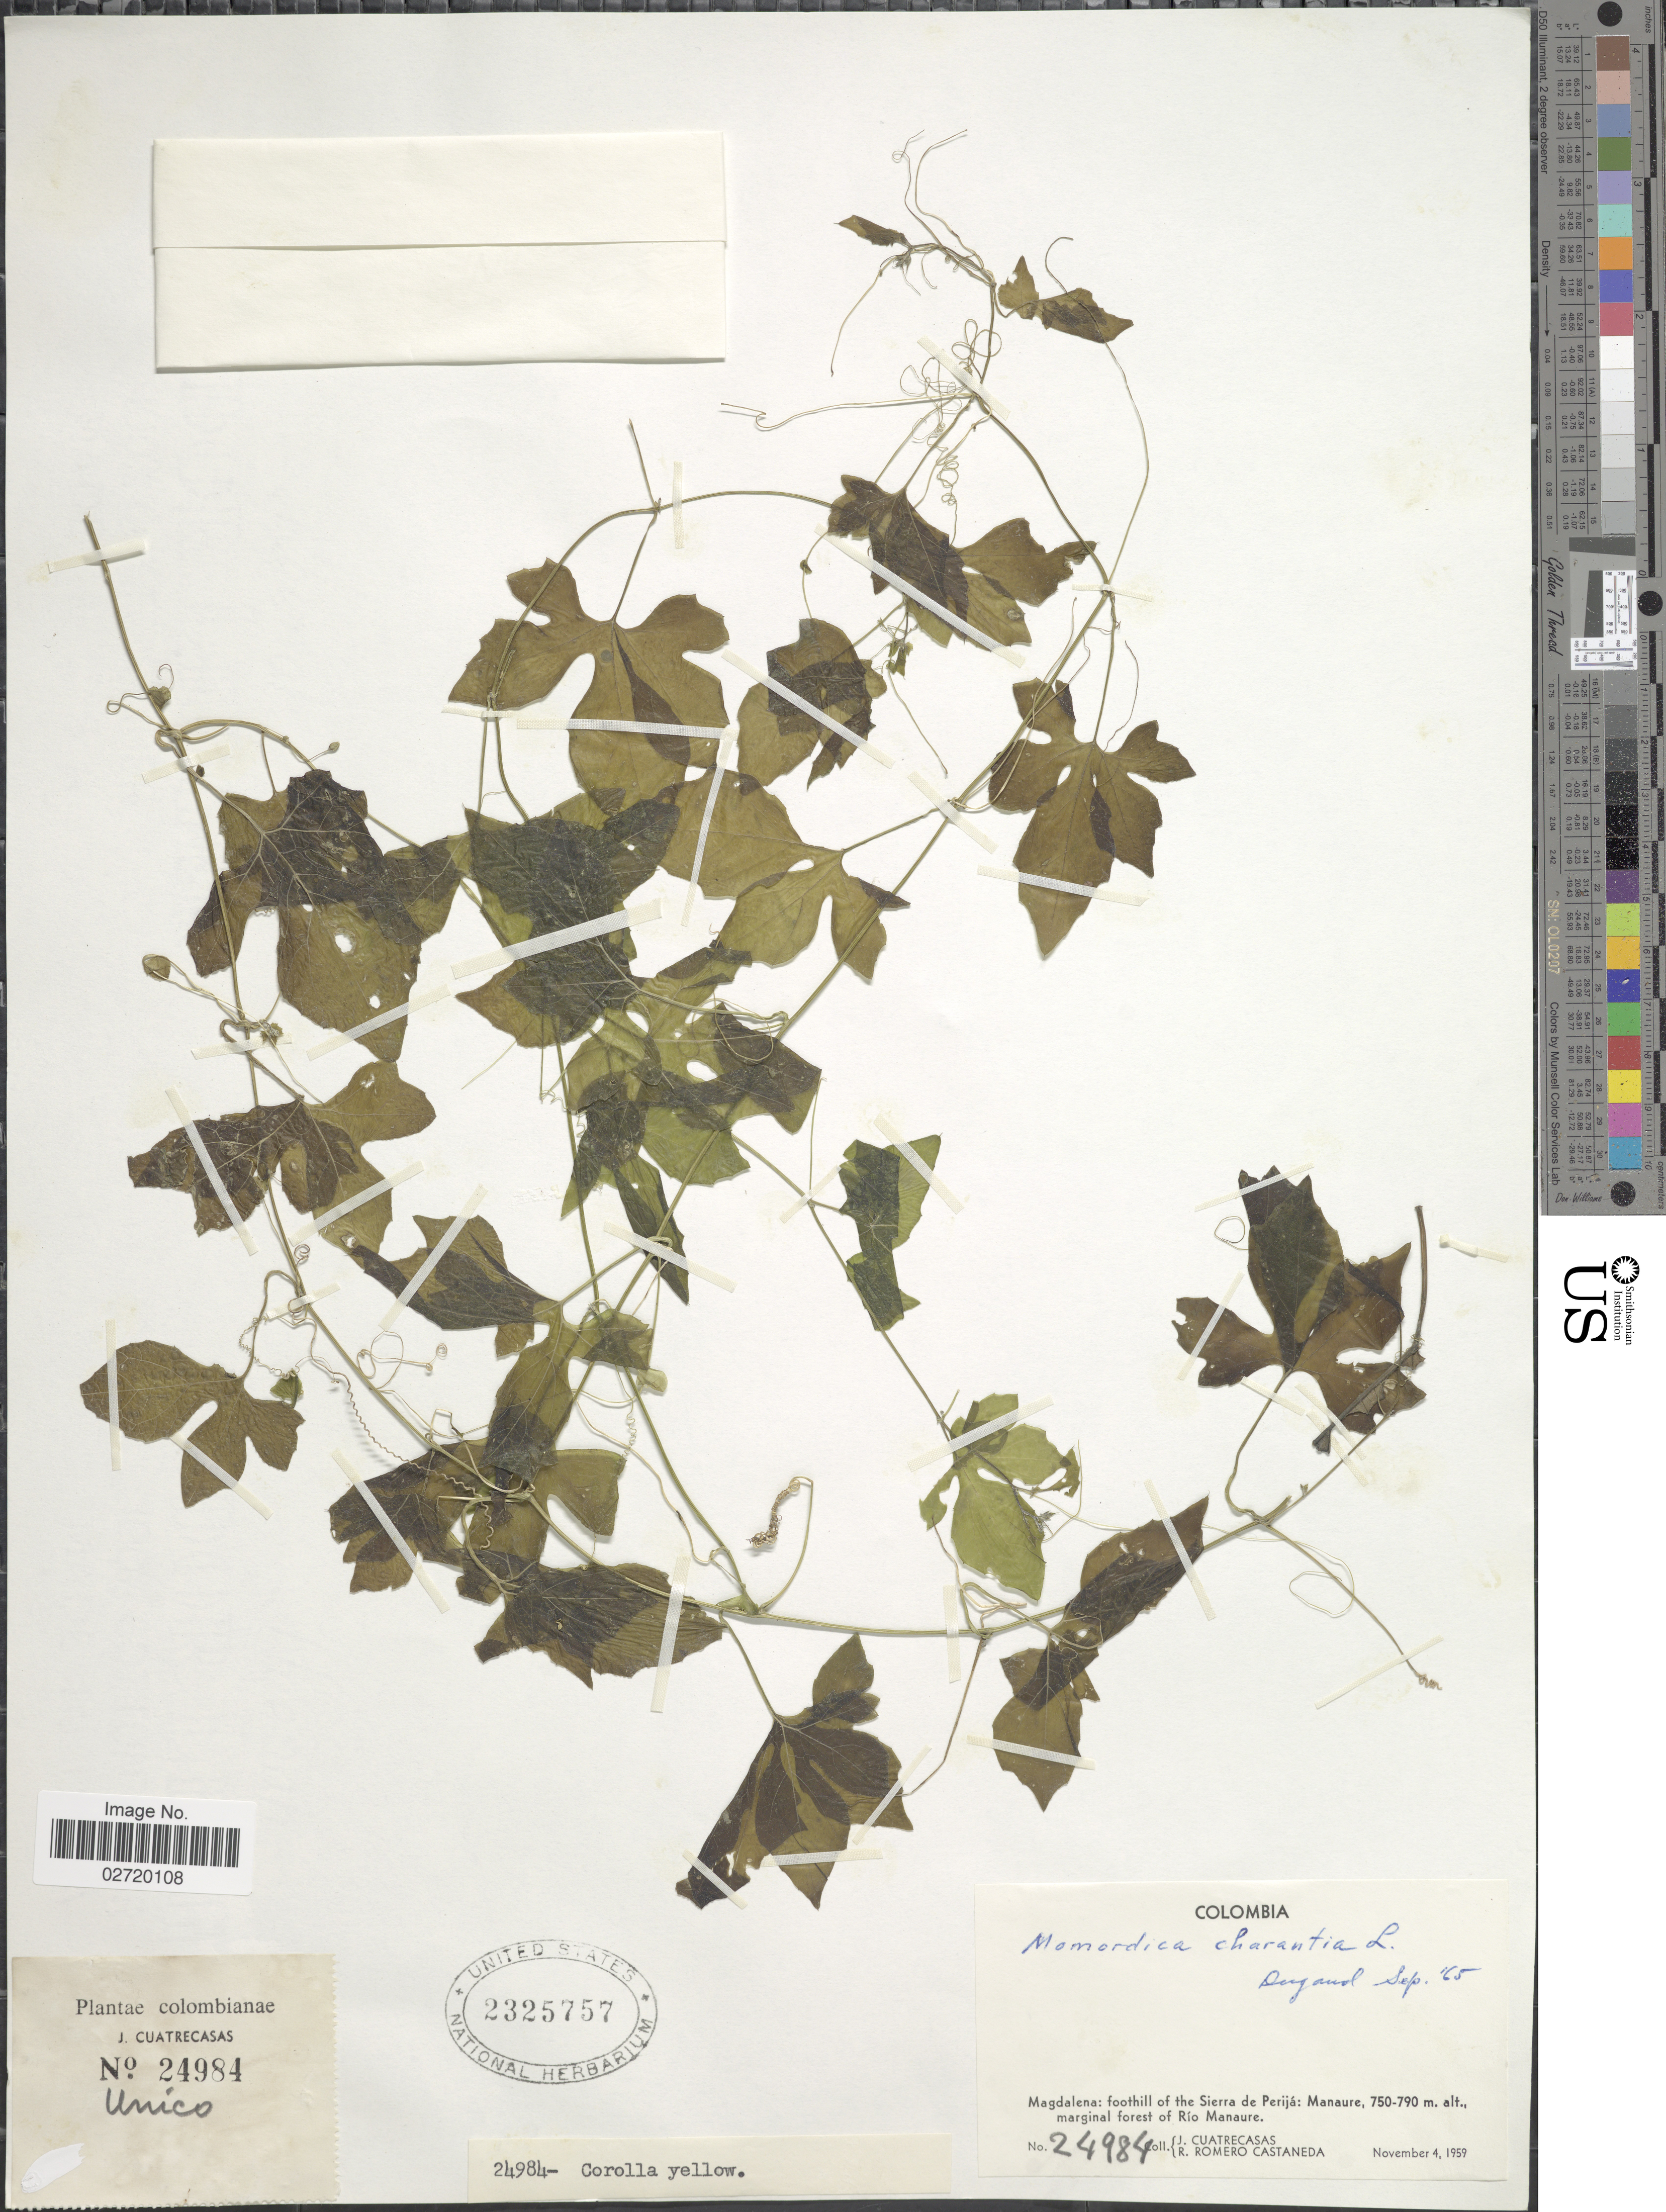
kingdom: Plantae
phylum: Tracheophyta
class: Magnoliopsida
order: Cucurbitales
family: Cucurbitaceae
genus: Momordica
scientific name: Momordica charantia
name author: L.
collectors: J. Cuatrecasas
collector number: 24984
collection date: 1959-11-04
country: Colombia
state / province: Magdalena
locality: Magdalena: Foothill of the Sierra de Perija: Manaure, marginal forest of Rio Manaure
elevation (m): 750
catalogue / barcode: US 2325757